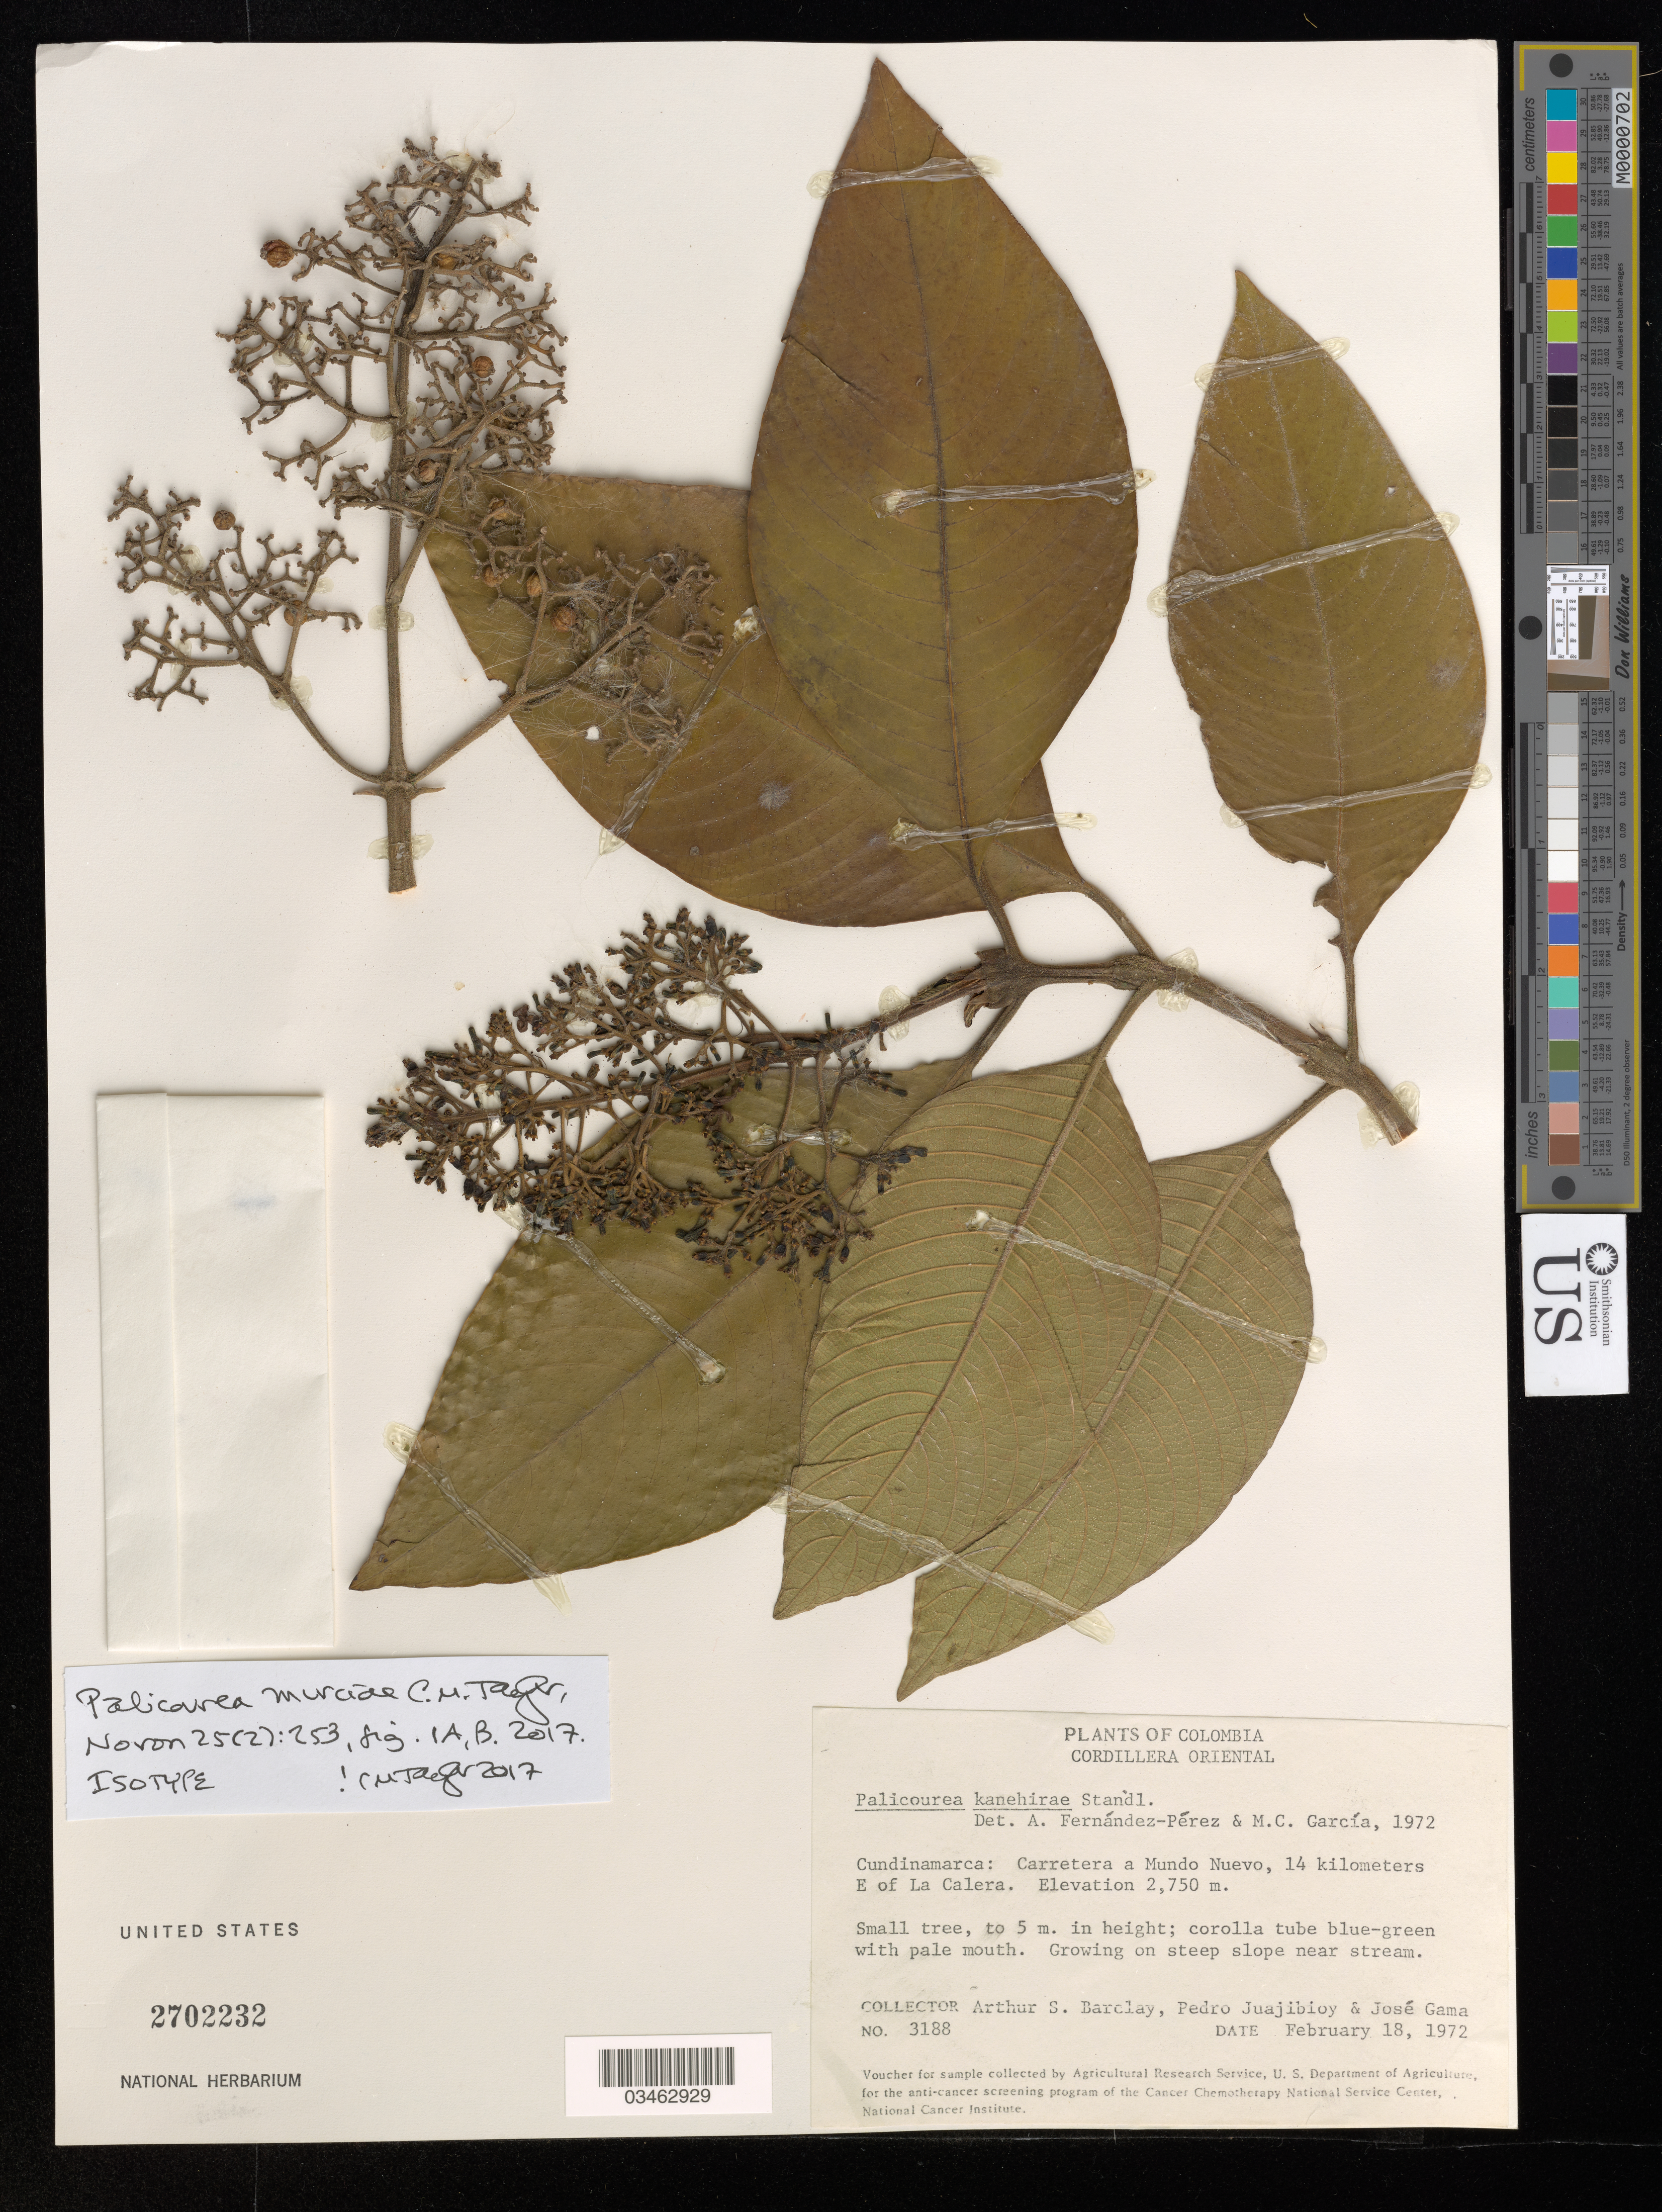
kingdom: Plantae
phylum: Tracheophyta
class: Magnoliopsida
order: Gentianales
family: Rubiaceae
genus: Palicourea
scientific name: Palicourea murciae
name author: C.M. Taylor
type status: Isotype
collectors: A. S. Barclay, P. Juajibioy & J. Gama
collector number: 3188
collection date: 1972-02-18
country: Colombia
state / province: Cundinamarca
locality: Cordillera Oriental. Carretera a Mundo Nuevo, 14 kilometers E of La Calera.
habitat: Growing on steep slope near stream.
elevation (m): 2750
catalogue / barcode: US 2702232